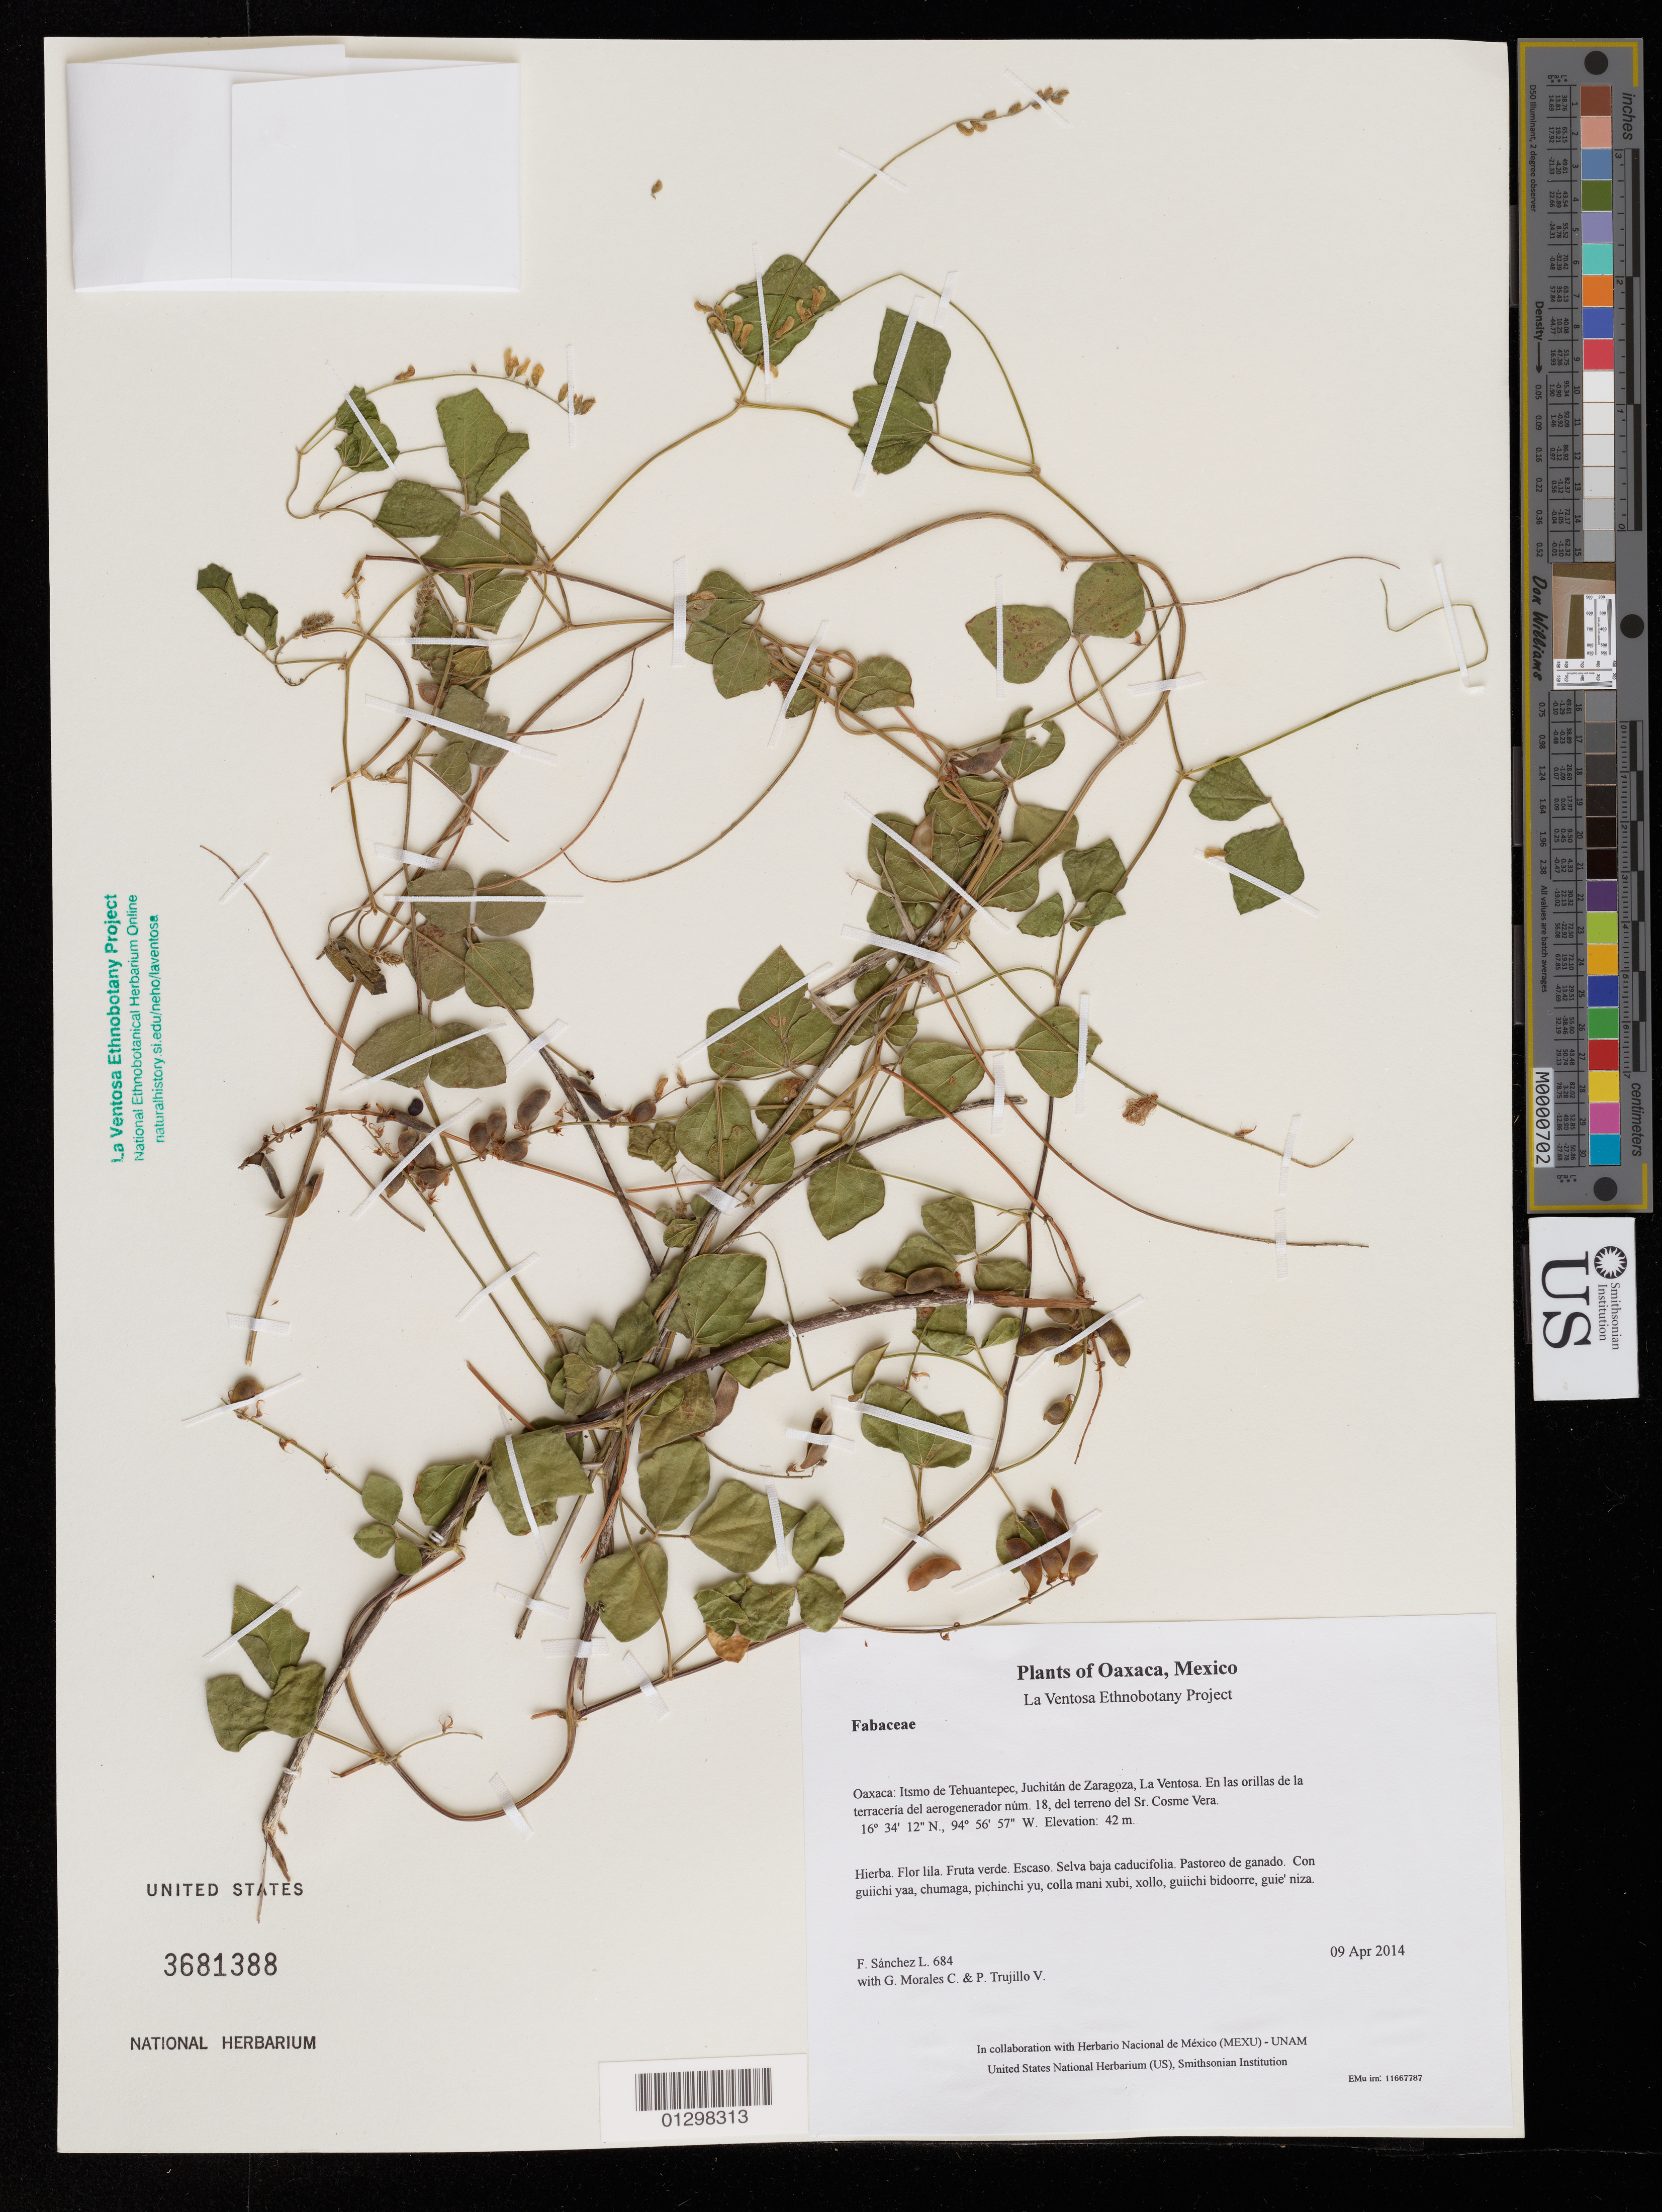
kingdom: Plantae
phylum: Tracheophyta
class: Magnoliopsida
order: Fabales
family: Fabaceae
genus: Rhynchosia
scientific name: Rhynchosia sp.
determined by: Trujillo, A. M.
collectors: F. Sánchez L., G. Morales C. & P. Trujillo V.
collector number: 684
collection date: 2014-04-09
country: Mexico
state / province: Oaxaca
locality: Itsmo de Tehuantepec, Juchitán de Zaragoza, La Ventosa. En las orillas de la terracería del aerogenerador núm. 18, del terreno del Sr. Cosme Vera.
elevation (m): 42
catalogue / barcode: US 3681388